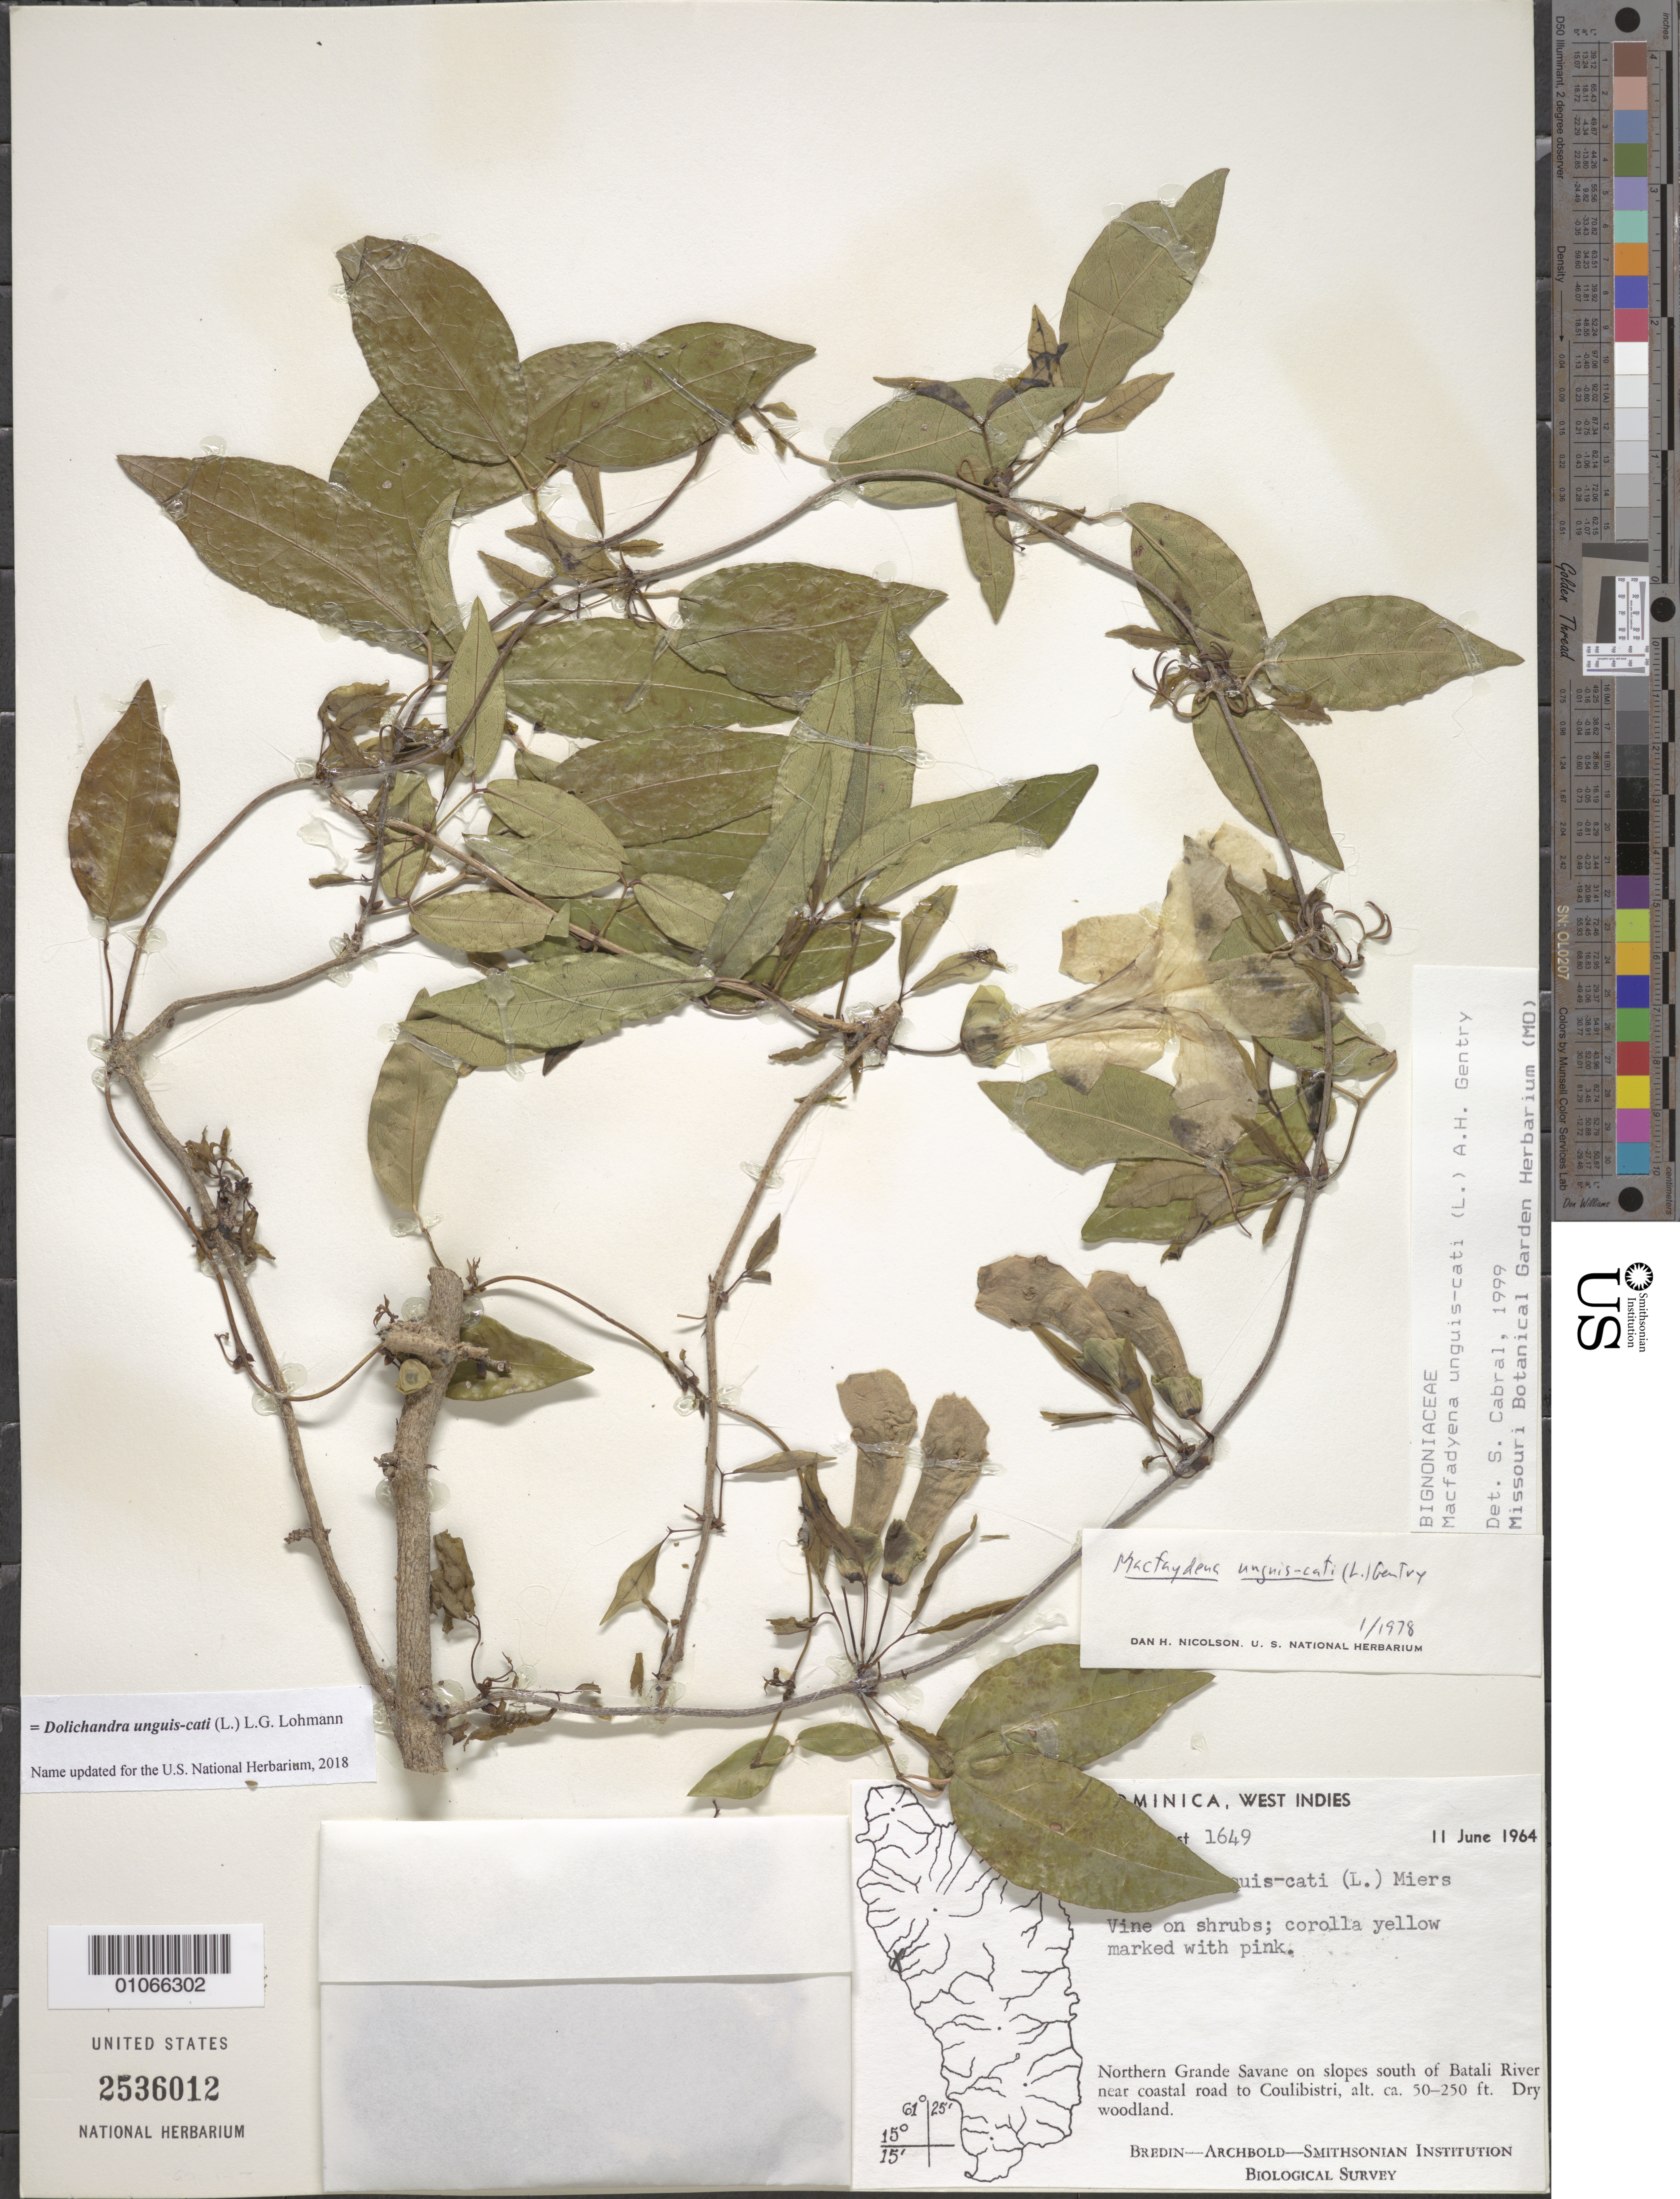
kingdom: Plantae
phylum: Tracheophyta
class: Magnoliopsida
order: Lamiales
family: Bignoniaceae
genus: Dolichandra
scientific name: Dolichandra unguis-cati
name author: (L.) L.G. Lohmann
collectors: W. R. Ernst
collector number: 1649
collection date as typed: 11 Jun 1964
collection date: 1964-06-11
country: Dominica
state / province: St. Joseph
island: Dominica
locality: Northern Grande Savane on slopes south of Batali river near coastal road to Coulibristi, dry woodland.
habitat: Dry woodland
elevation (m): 15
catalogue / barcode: US 2536012